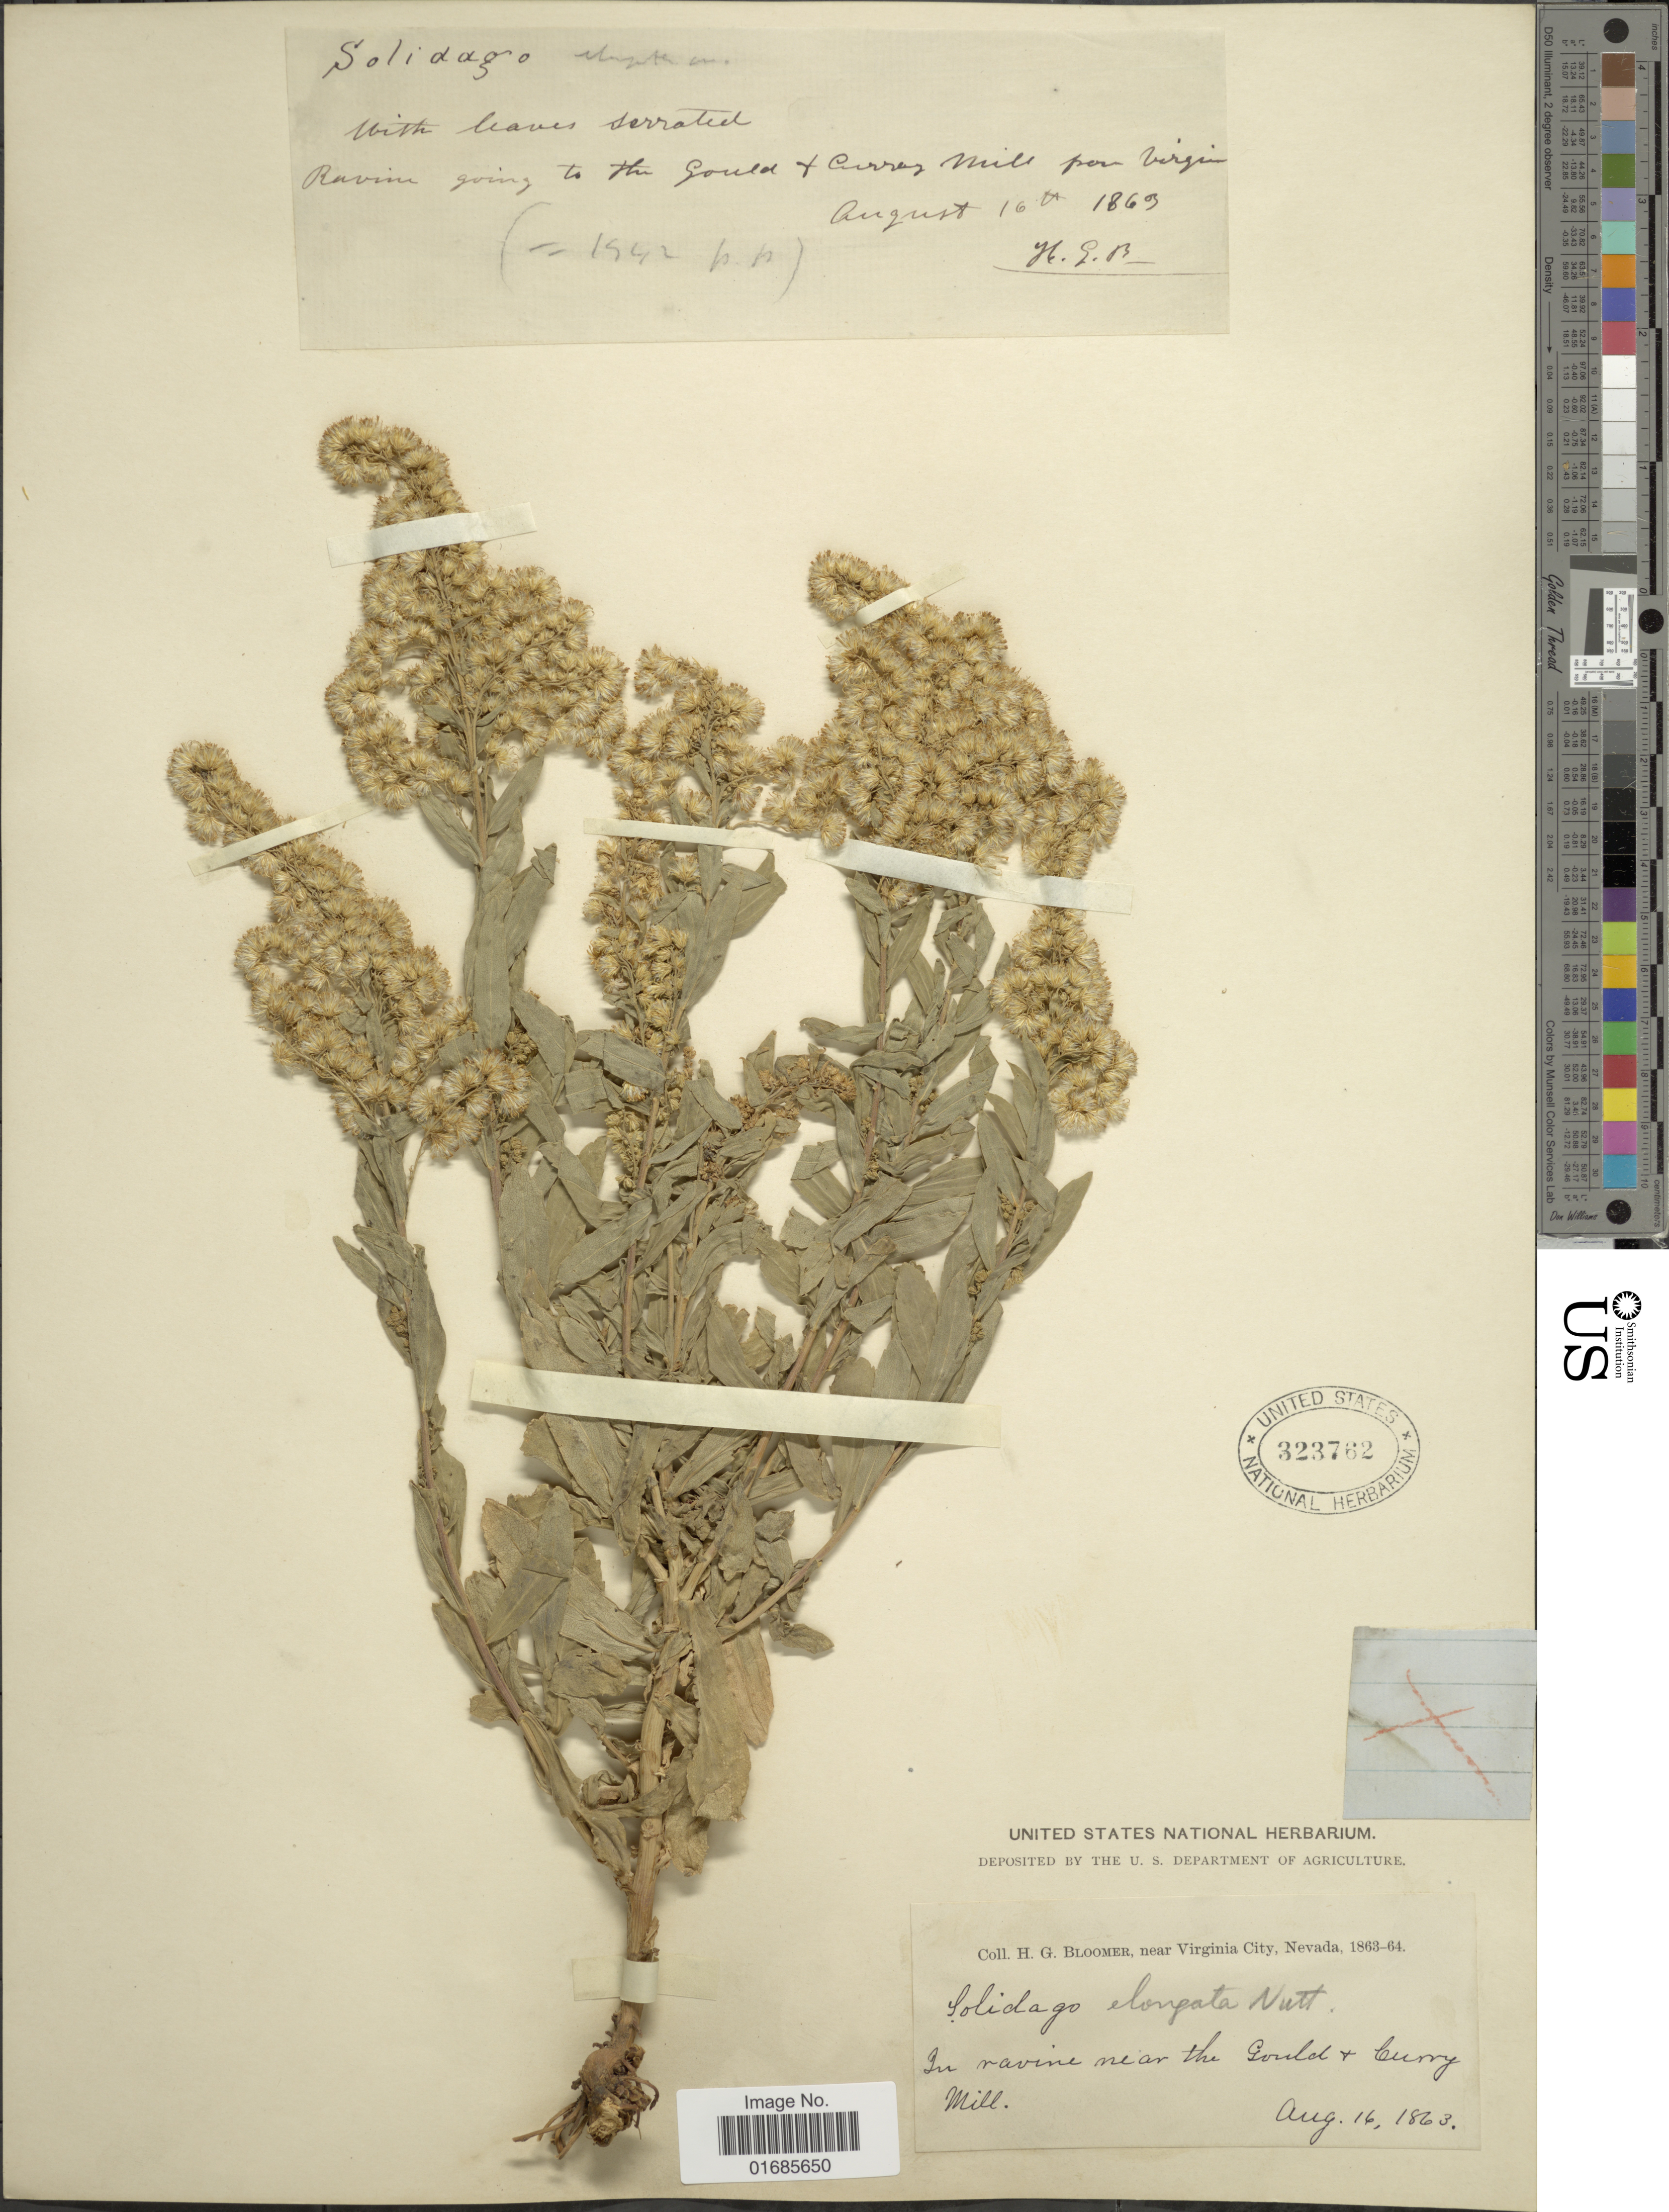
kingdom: Plantae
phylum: Tracheophyta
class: Magnoliopsida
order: Asterales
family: Asteraceae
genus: Solidago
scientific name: Solidago canadensis var. salebrosa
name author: (Piper) M.E. Jones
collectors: H. Bloomer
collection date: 1863-08-16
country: United States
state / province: Nevada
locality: Near Virginia City, near the Gould + Curry Mill.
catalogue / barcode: US 323762